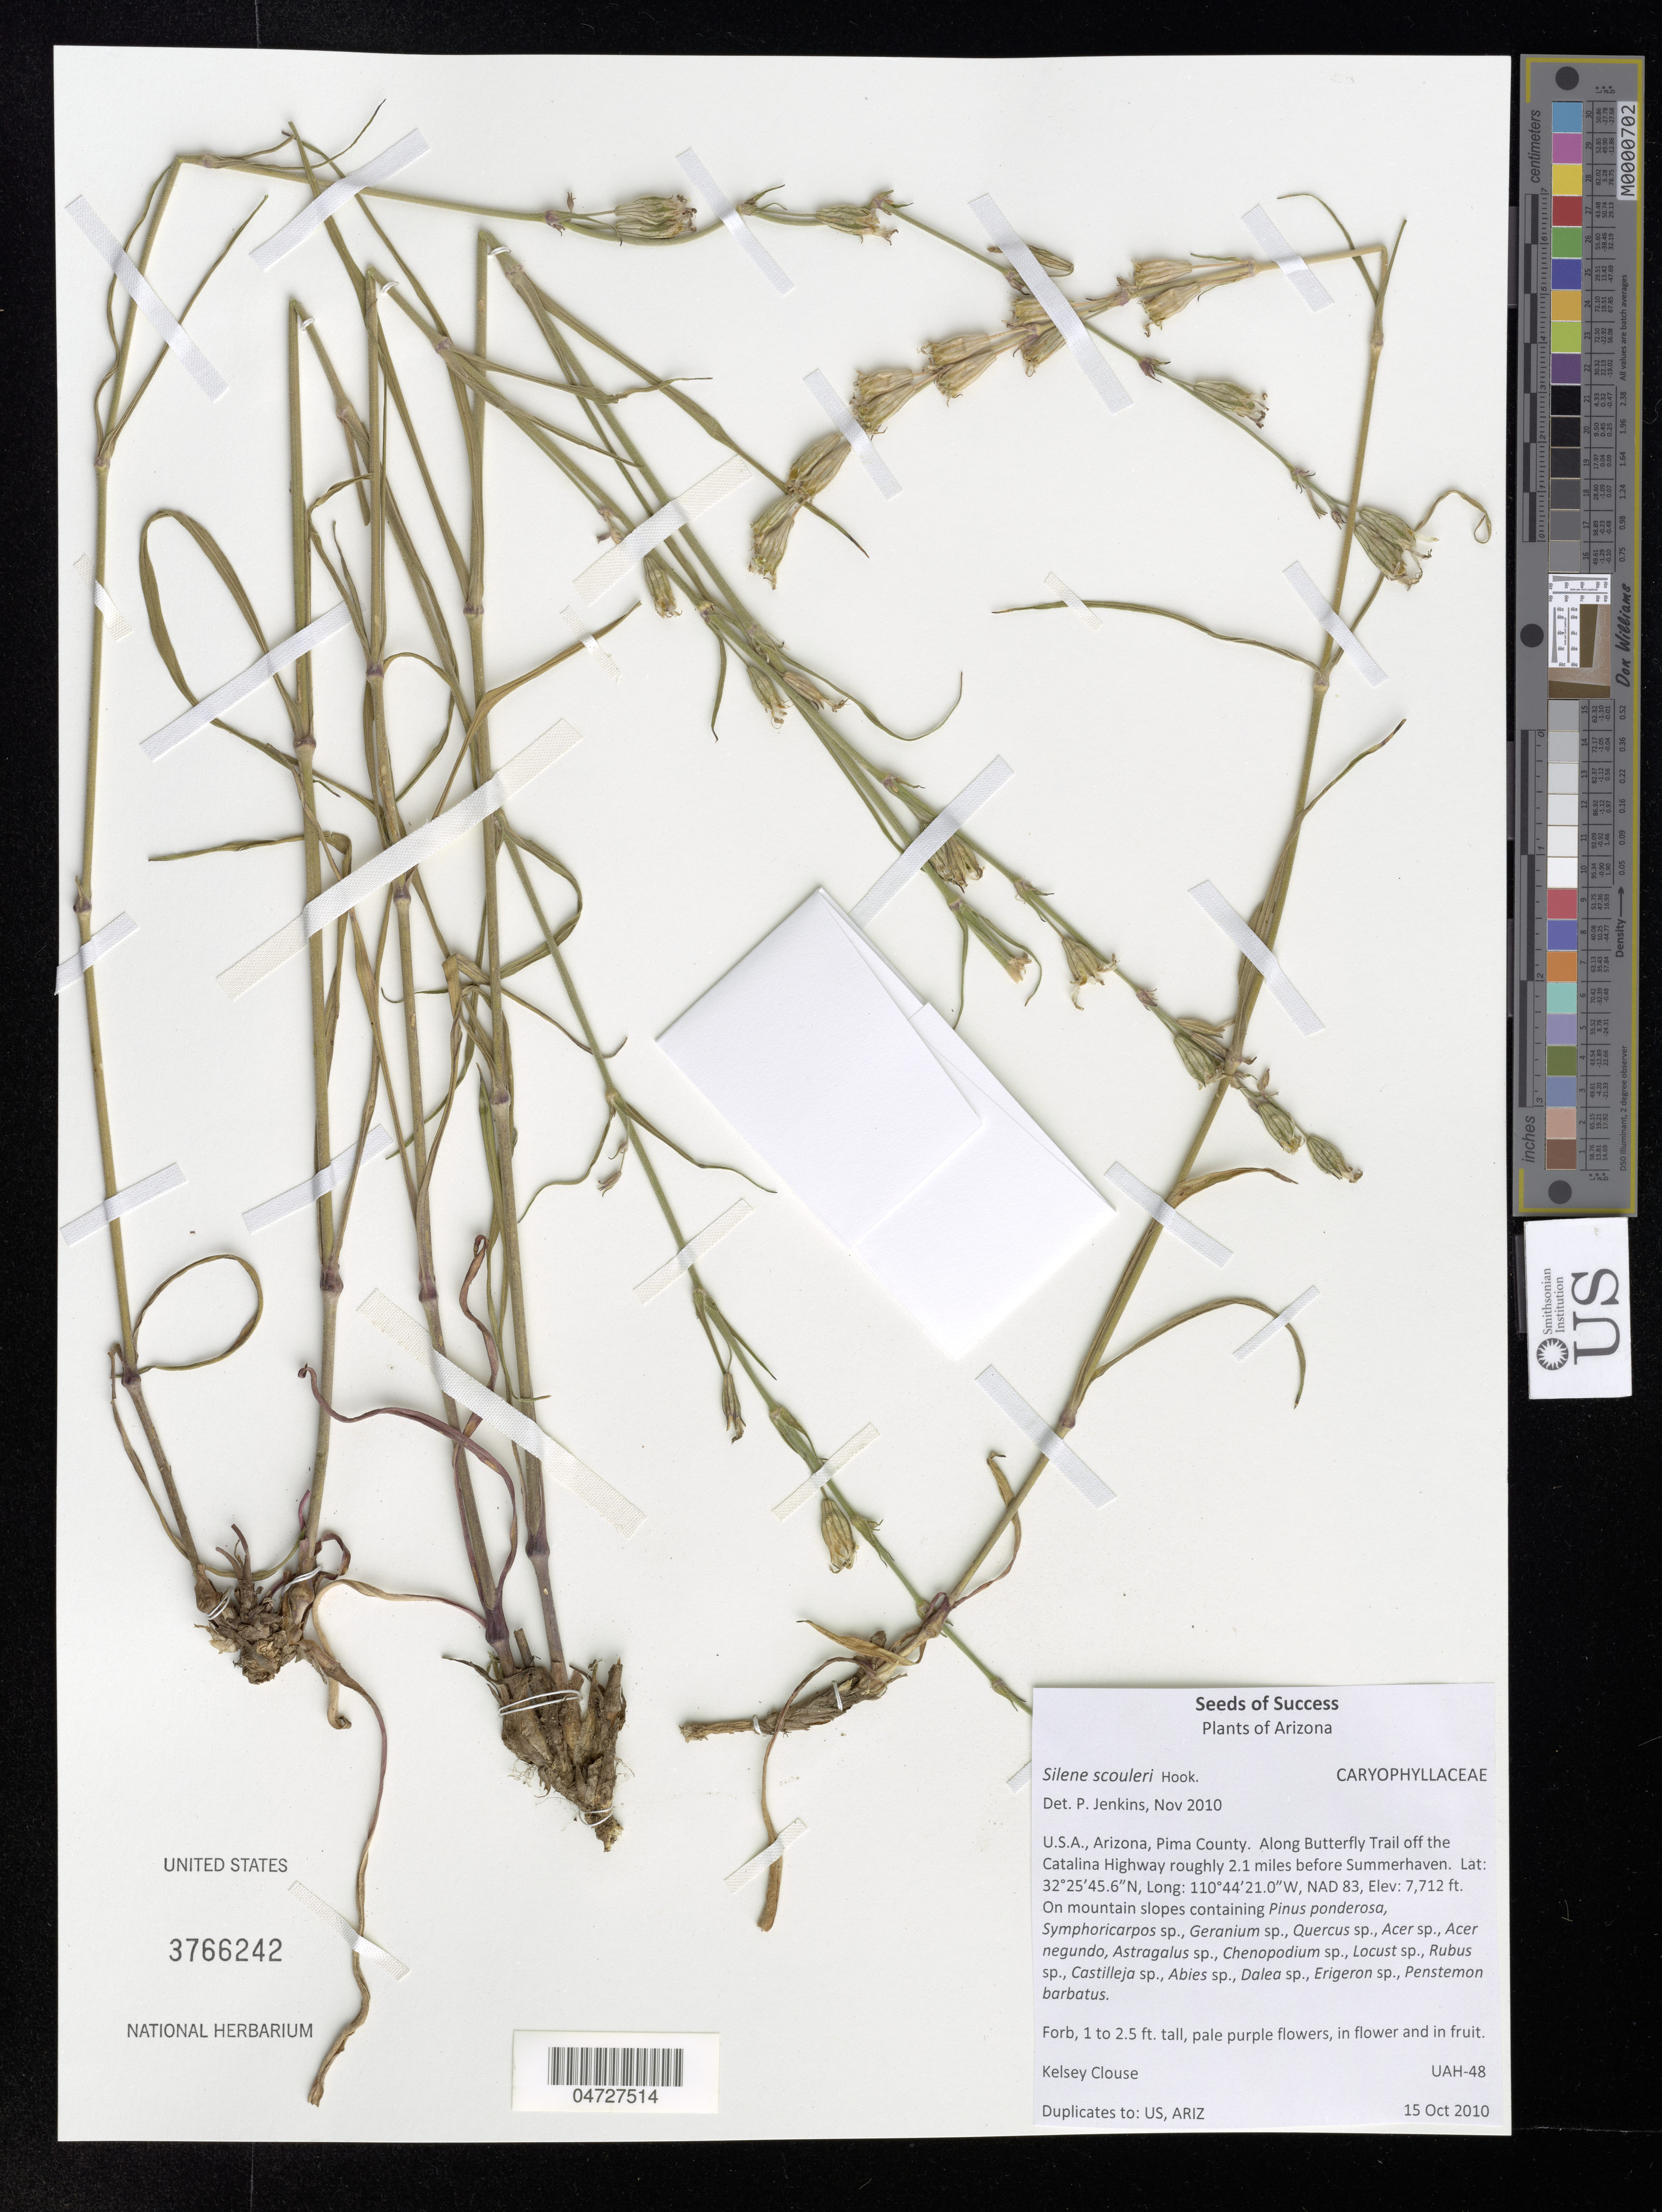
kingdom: Plantae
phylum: Tracheophyta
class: Magnoliopsida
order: Caryophyllales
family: Caryophyllaceae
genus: Silene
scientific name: Silene scouleri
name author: Hook.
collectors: K. Clouse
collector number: UAH-48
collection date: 2010-10-15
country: United States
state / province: Arizona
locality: Pima County. Along Butterfly Trail off the Catalina Highway roughly 2.1 miles before Summerhaven.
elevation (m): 2351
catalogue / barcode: US 3766242